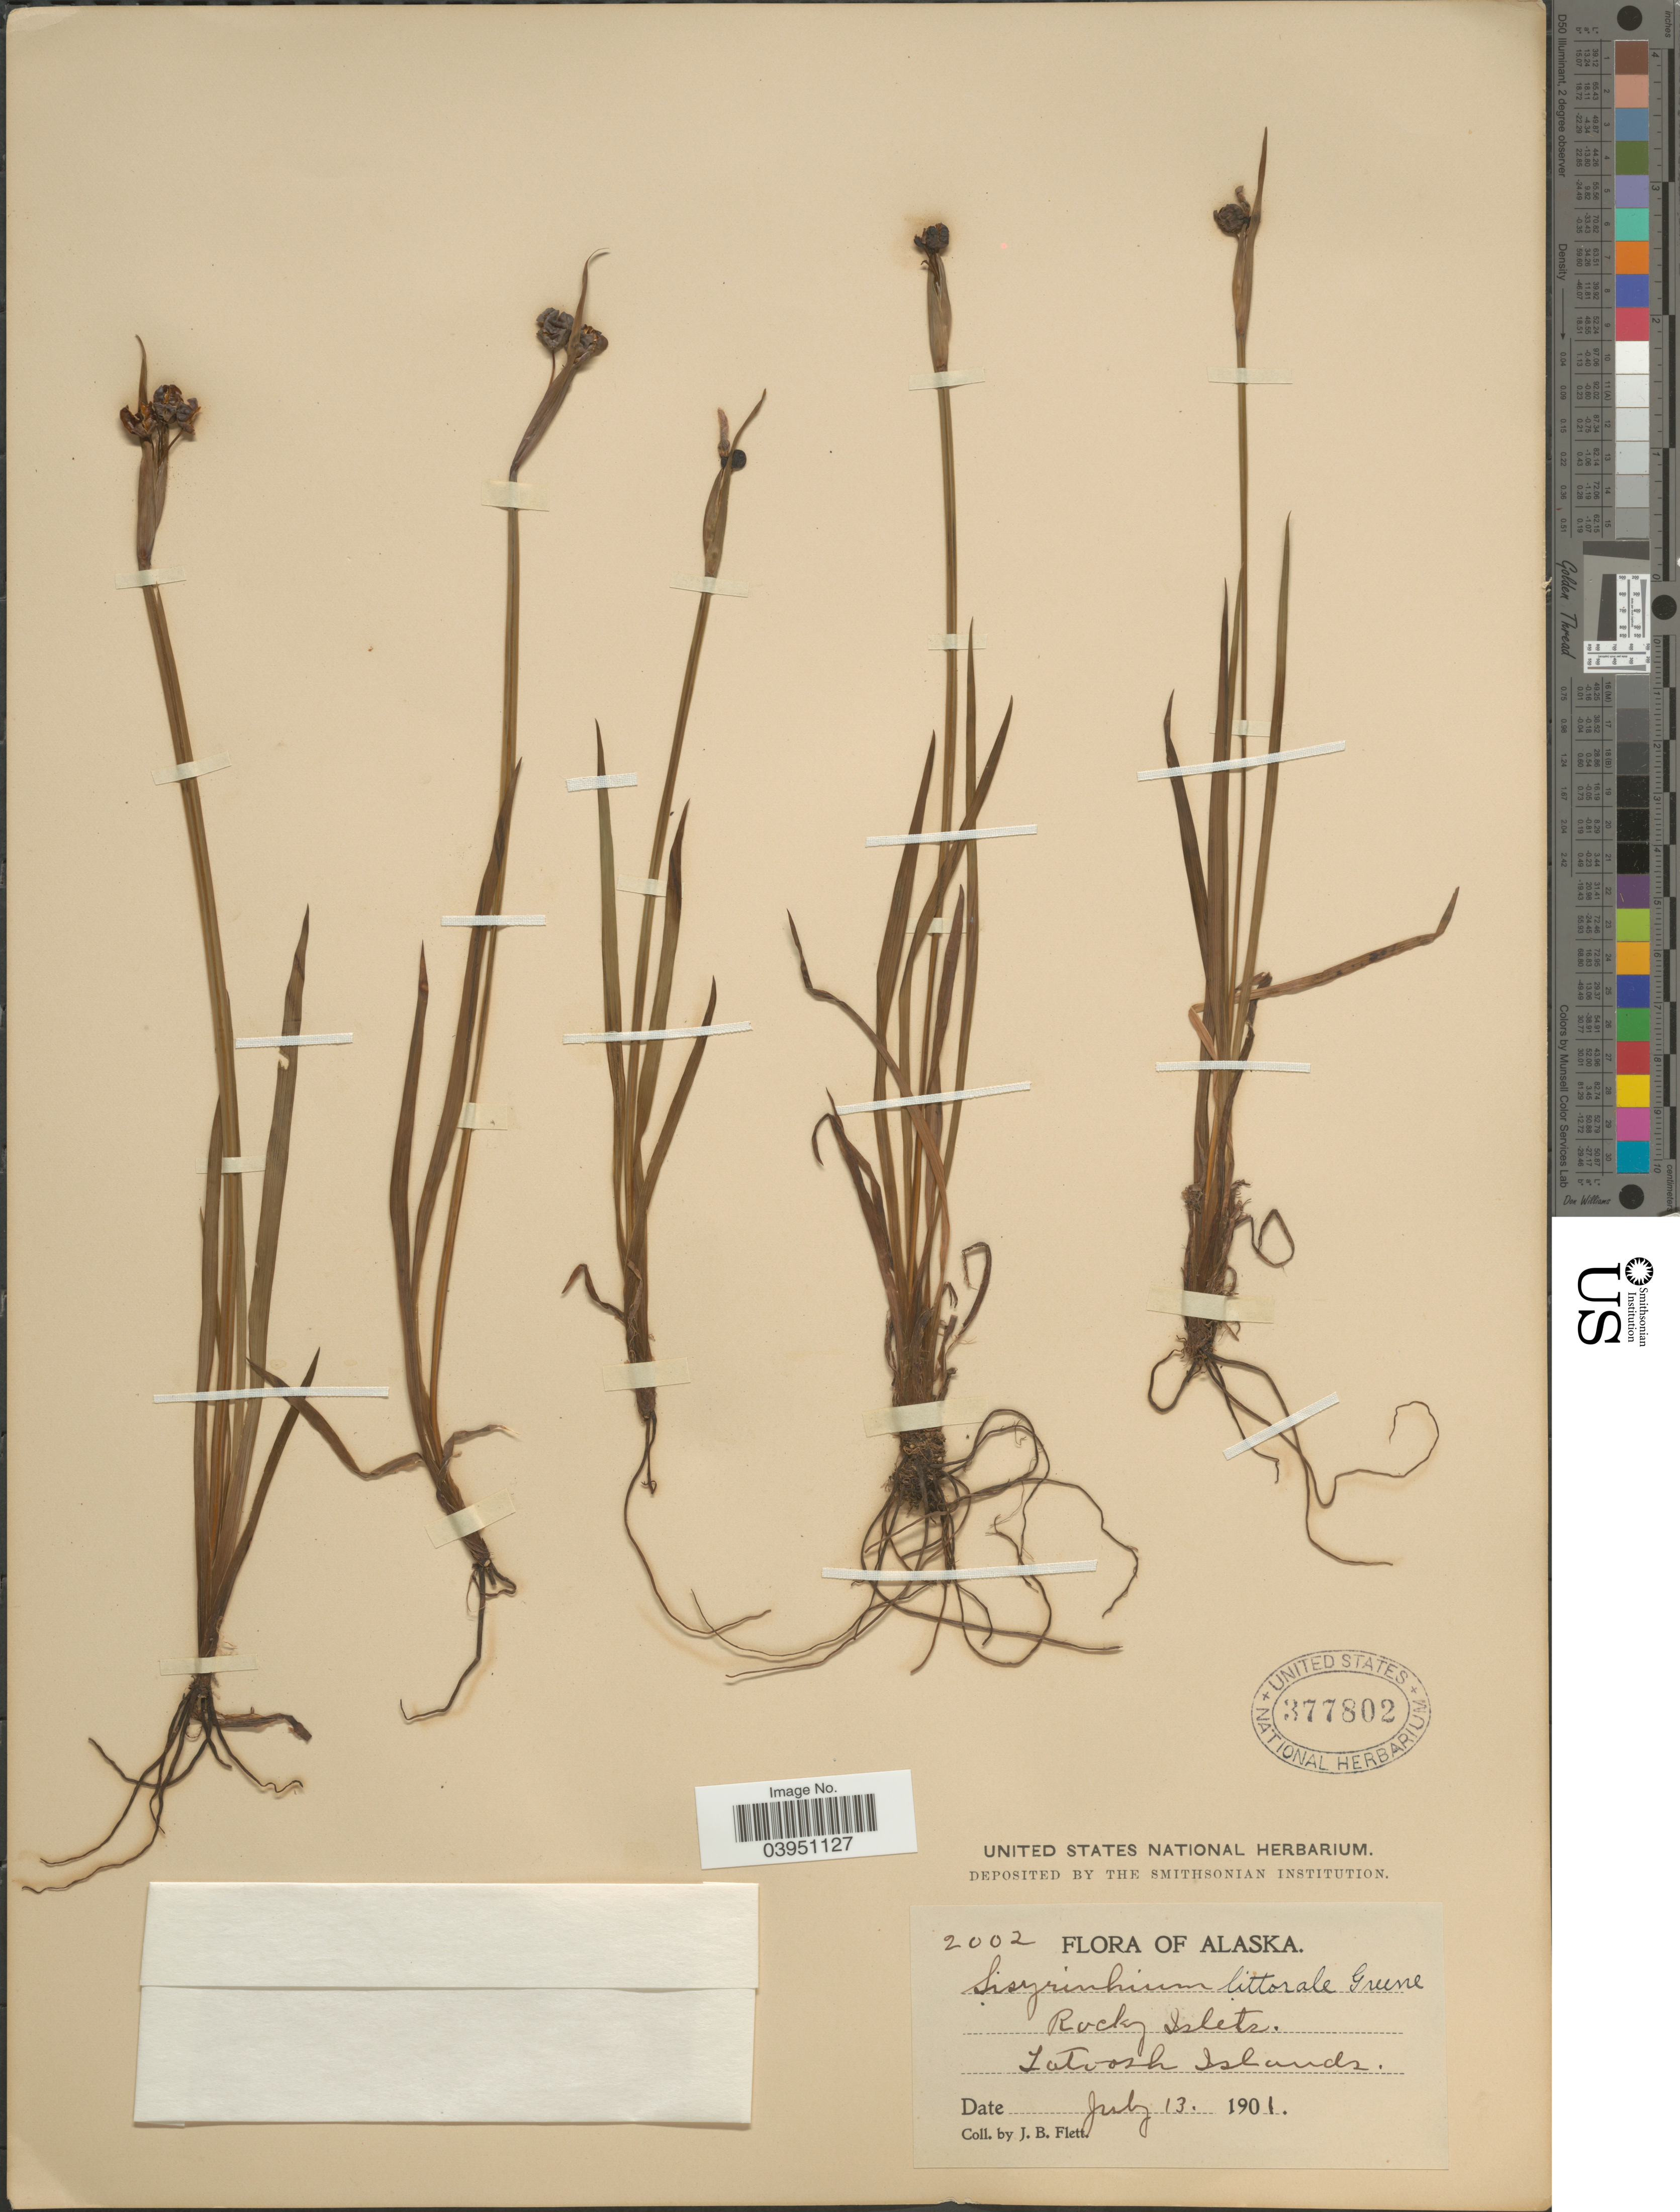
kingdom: Plantae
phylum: Tracheophyta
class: Liliopsida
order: Asparagales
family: Iridaceae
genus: Sisyrinchium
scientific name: Sisyrinchium littorale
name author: Greene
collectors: J. Flett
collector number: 2002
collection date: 1901-07-13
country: United States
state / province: Alaska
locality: Rocky Islets. Latoush Islands.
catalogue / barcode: US 377802